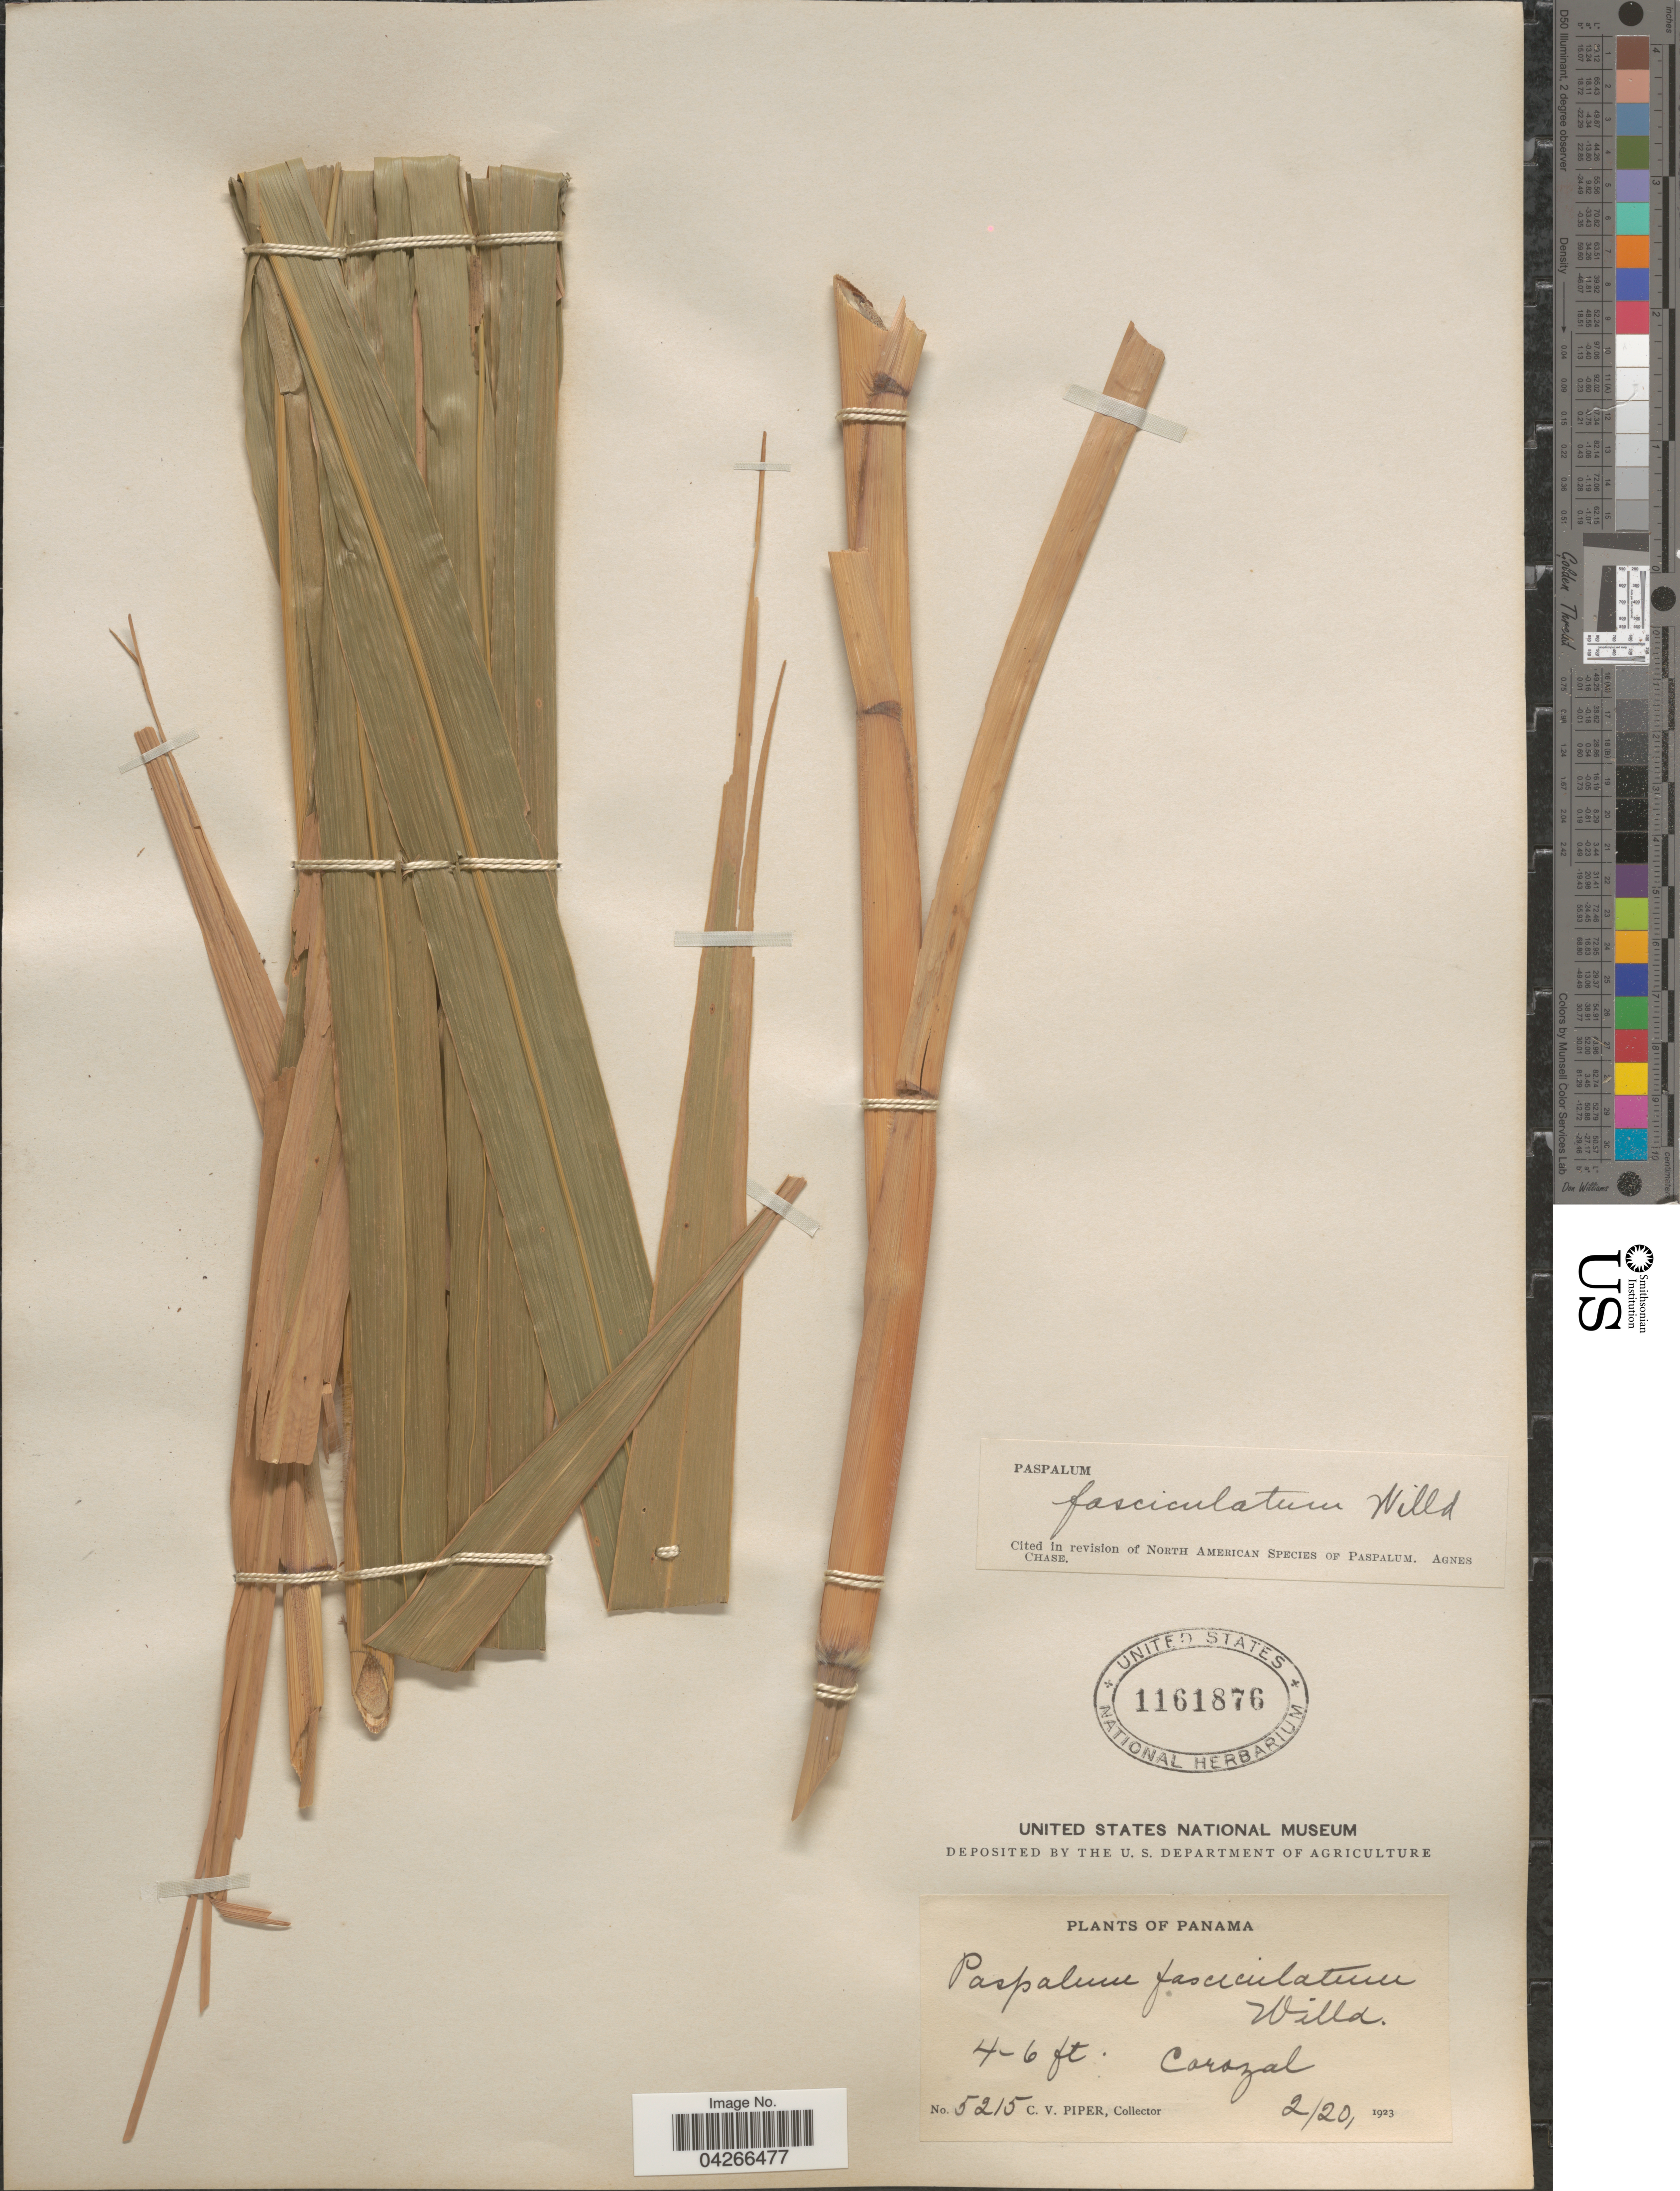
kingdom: Plantae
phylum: Tracheophyta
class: Liliopsida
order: Poales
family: Poaceae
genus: Paspalum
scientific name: Paspalum fasciculatum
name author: Willd. ex Flüggé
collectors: C. V. Piper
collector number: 5215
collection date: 1923-02-20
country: Panama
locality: Corozal.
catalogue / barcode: US 1161876